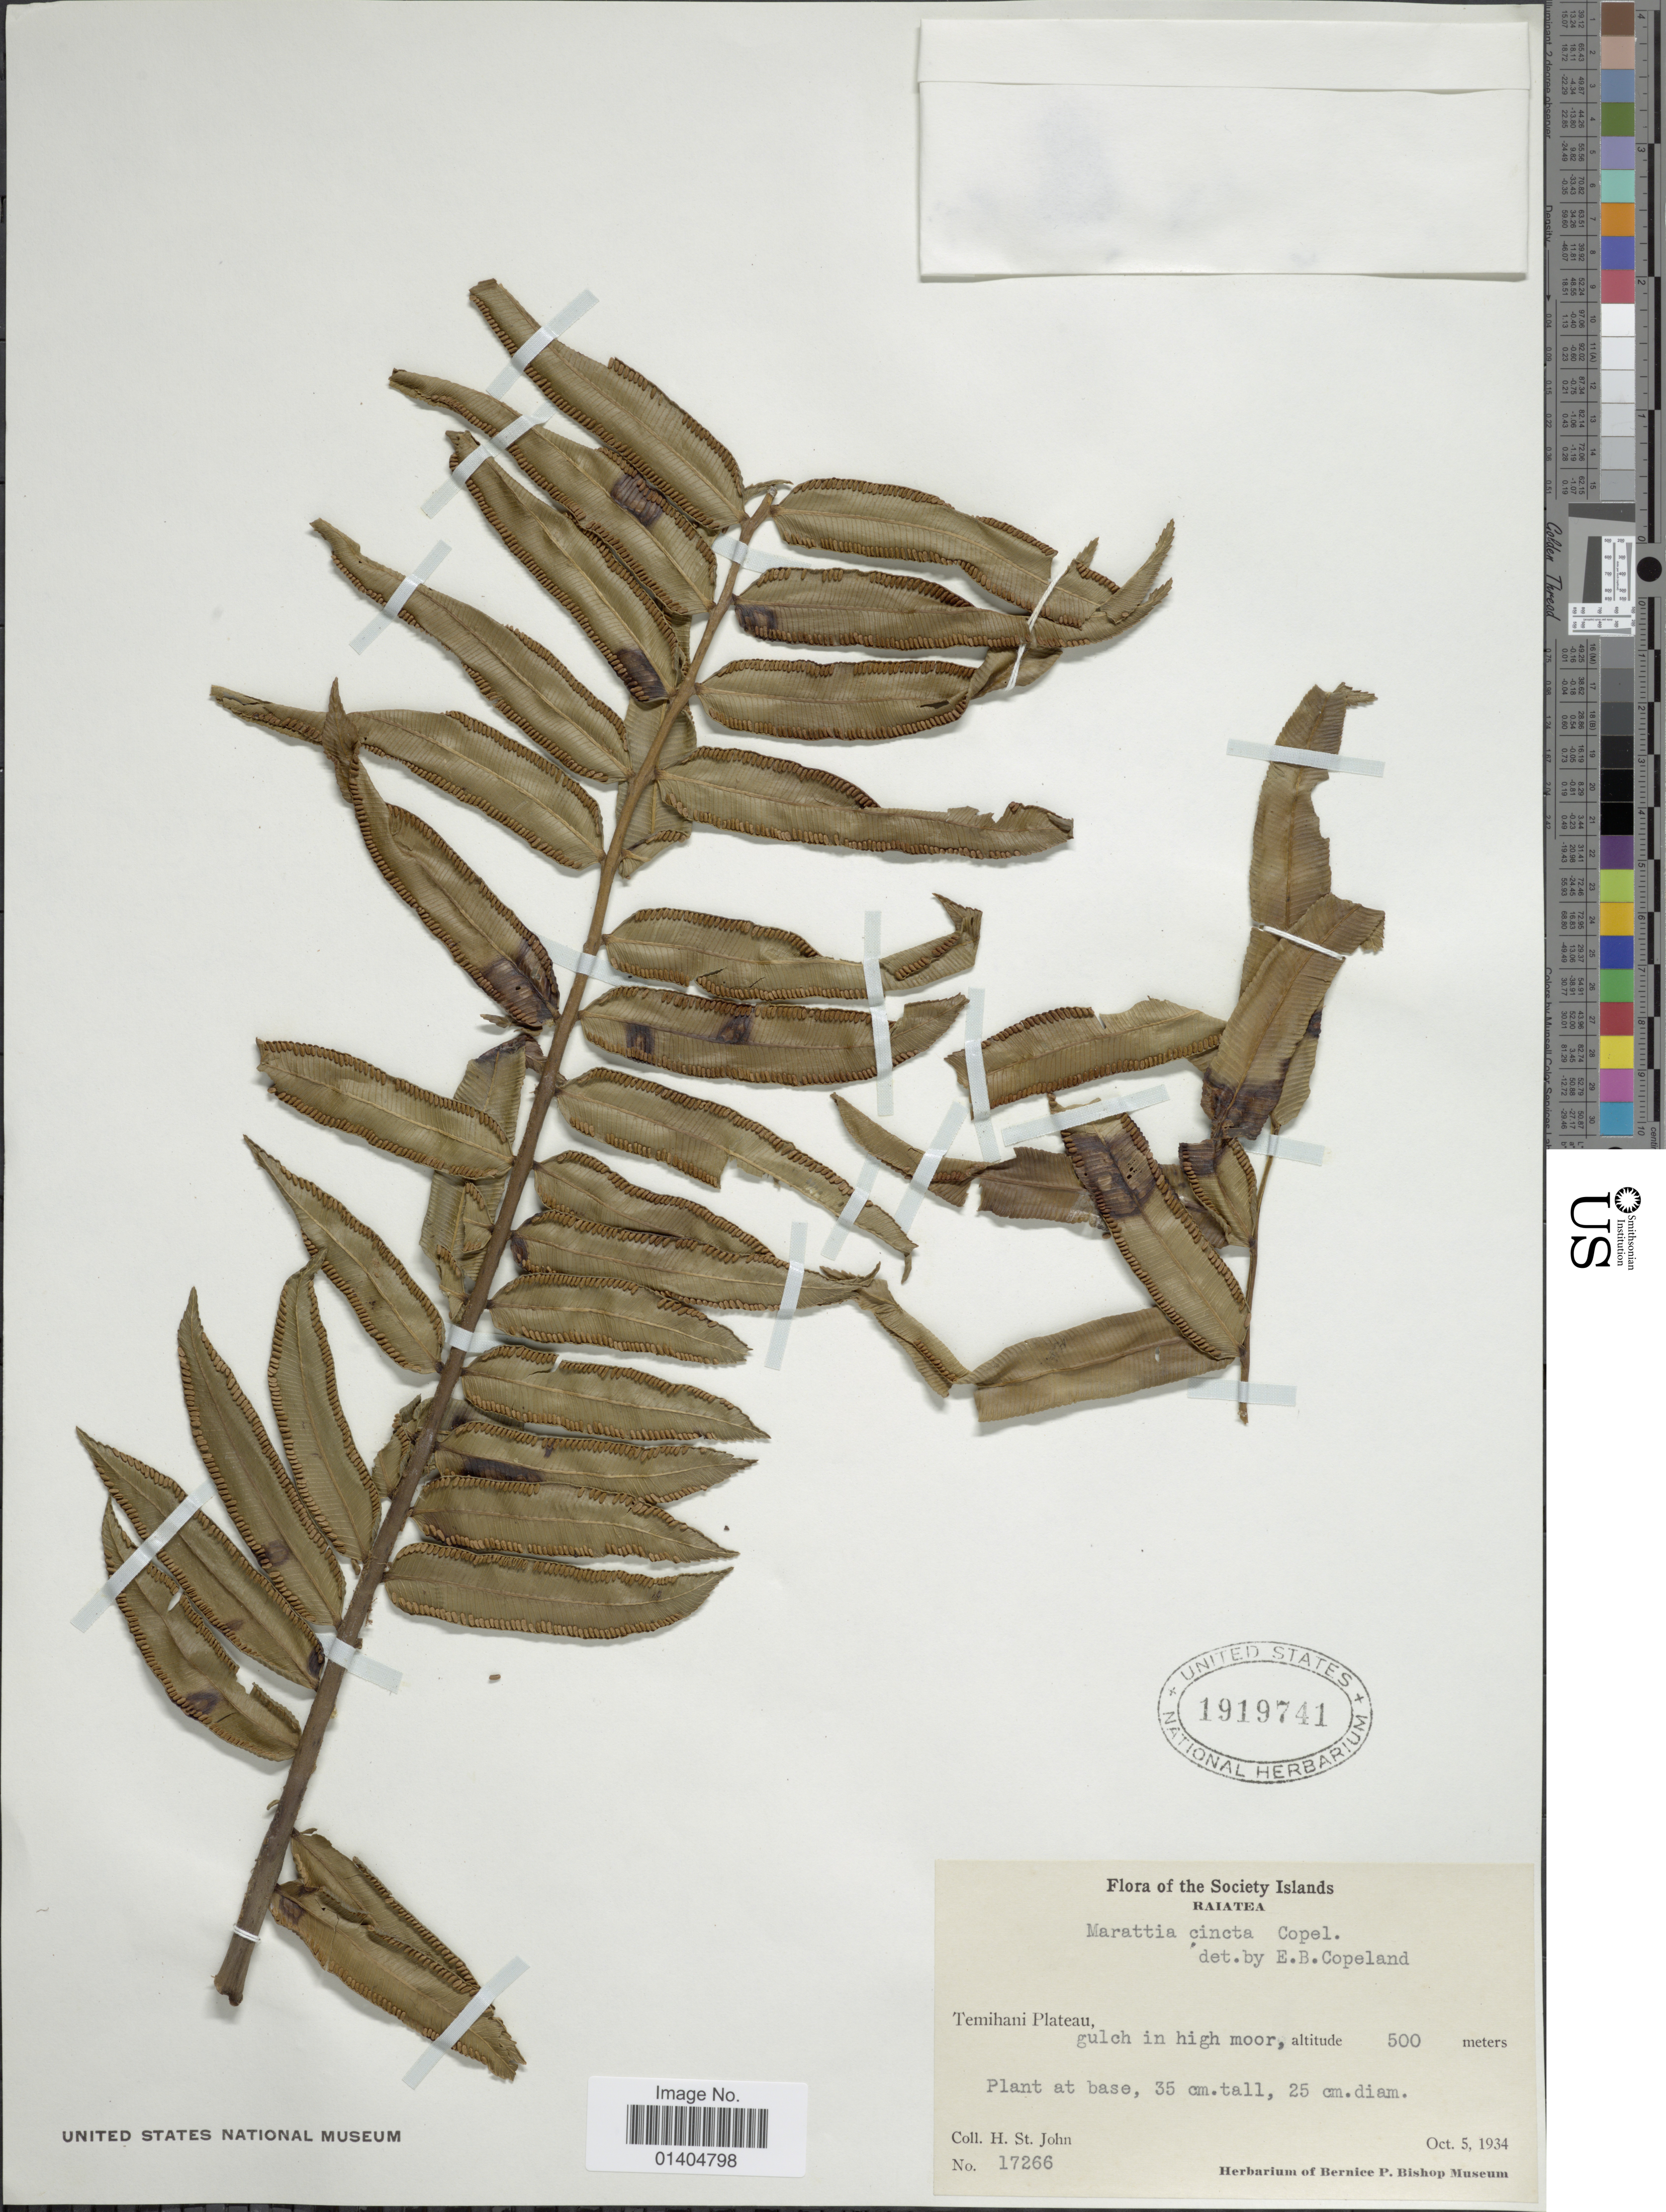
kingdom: Plantae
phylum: Tracheophyta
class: Polypodiopsida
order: Marattiales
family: Marattiaceae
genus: Angiopteris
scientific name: Angiopteris cincta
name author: Copel.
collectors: H. St. John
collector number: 17266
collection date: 1934-10-05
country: French Polynesia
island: Raiatea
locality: The Society Islands Raiatea. Temihani Plateau Gulch in high moor.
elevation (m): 500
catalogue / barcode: US 1919741